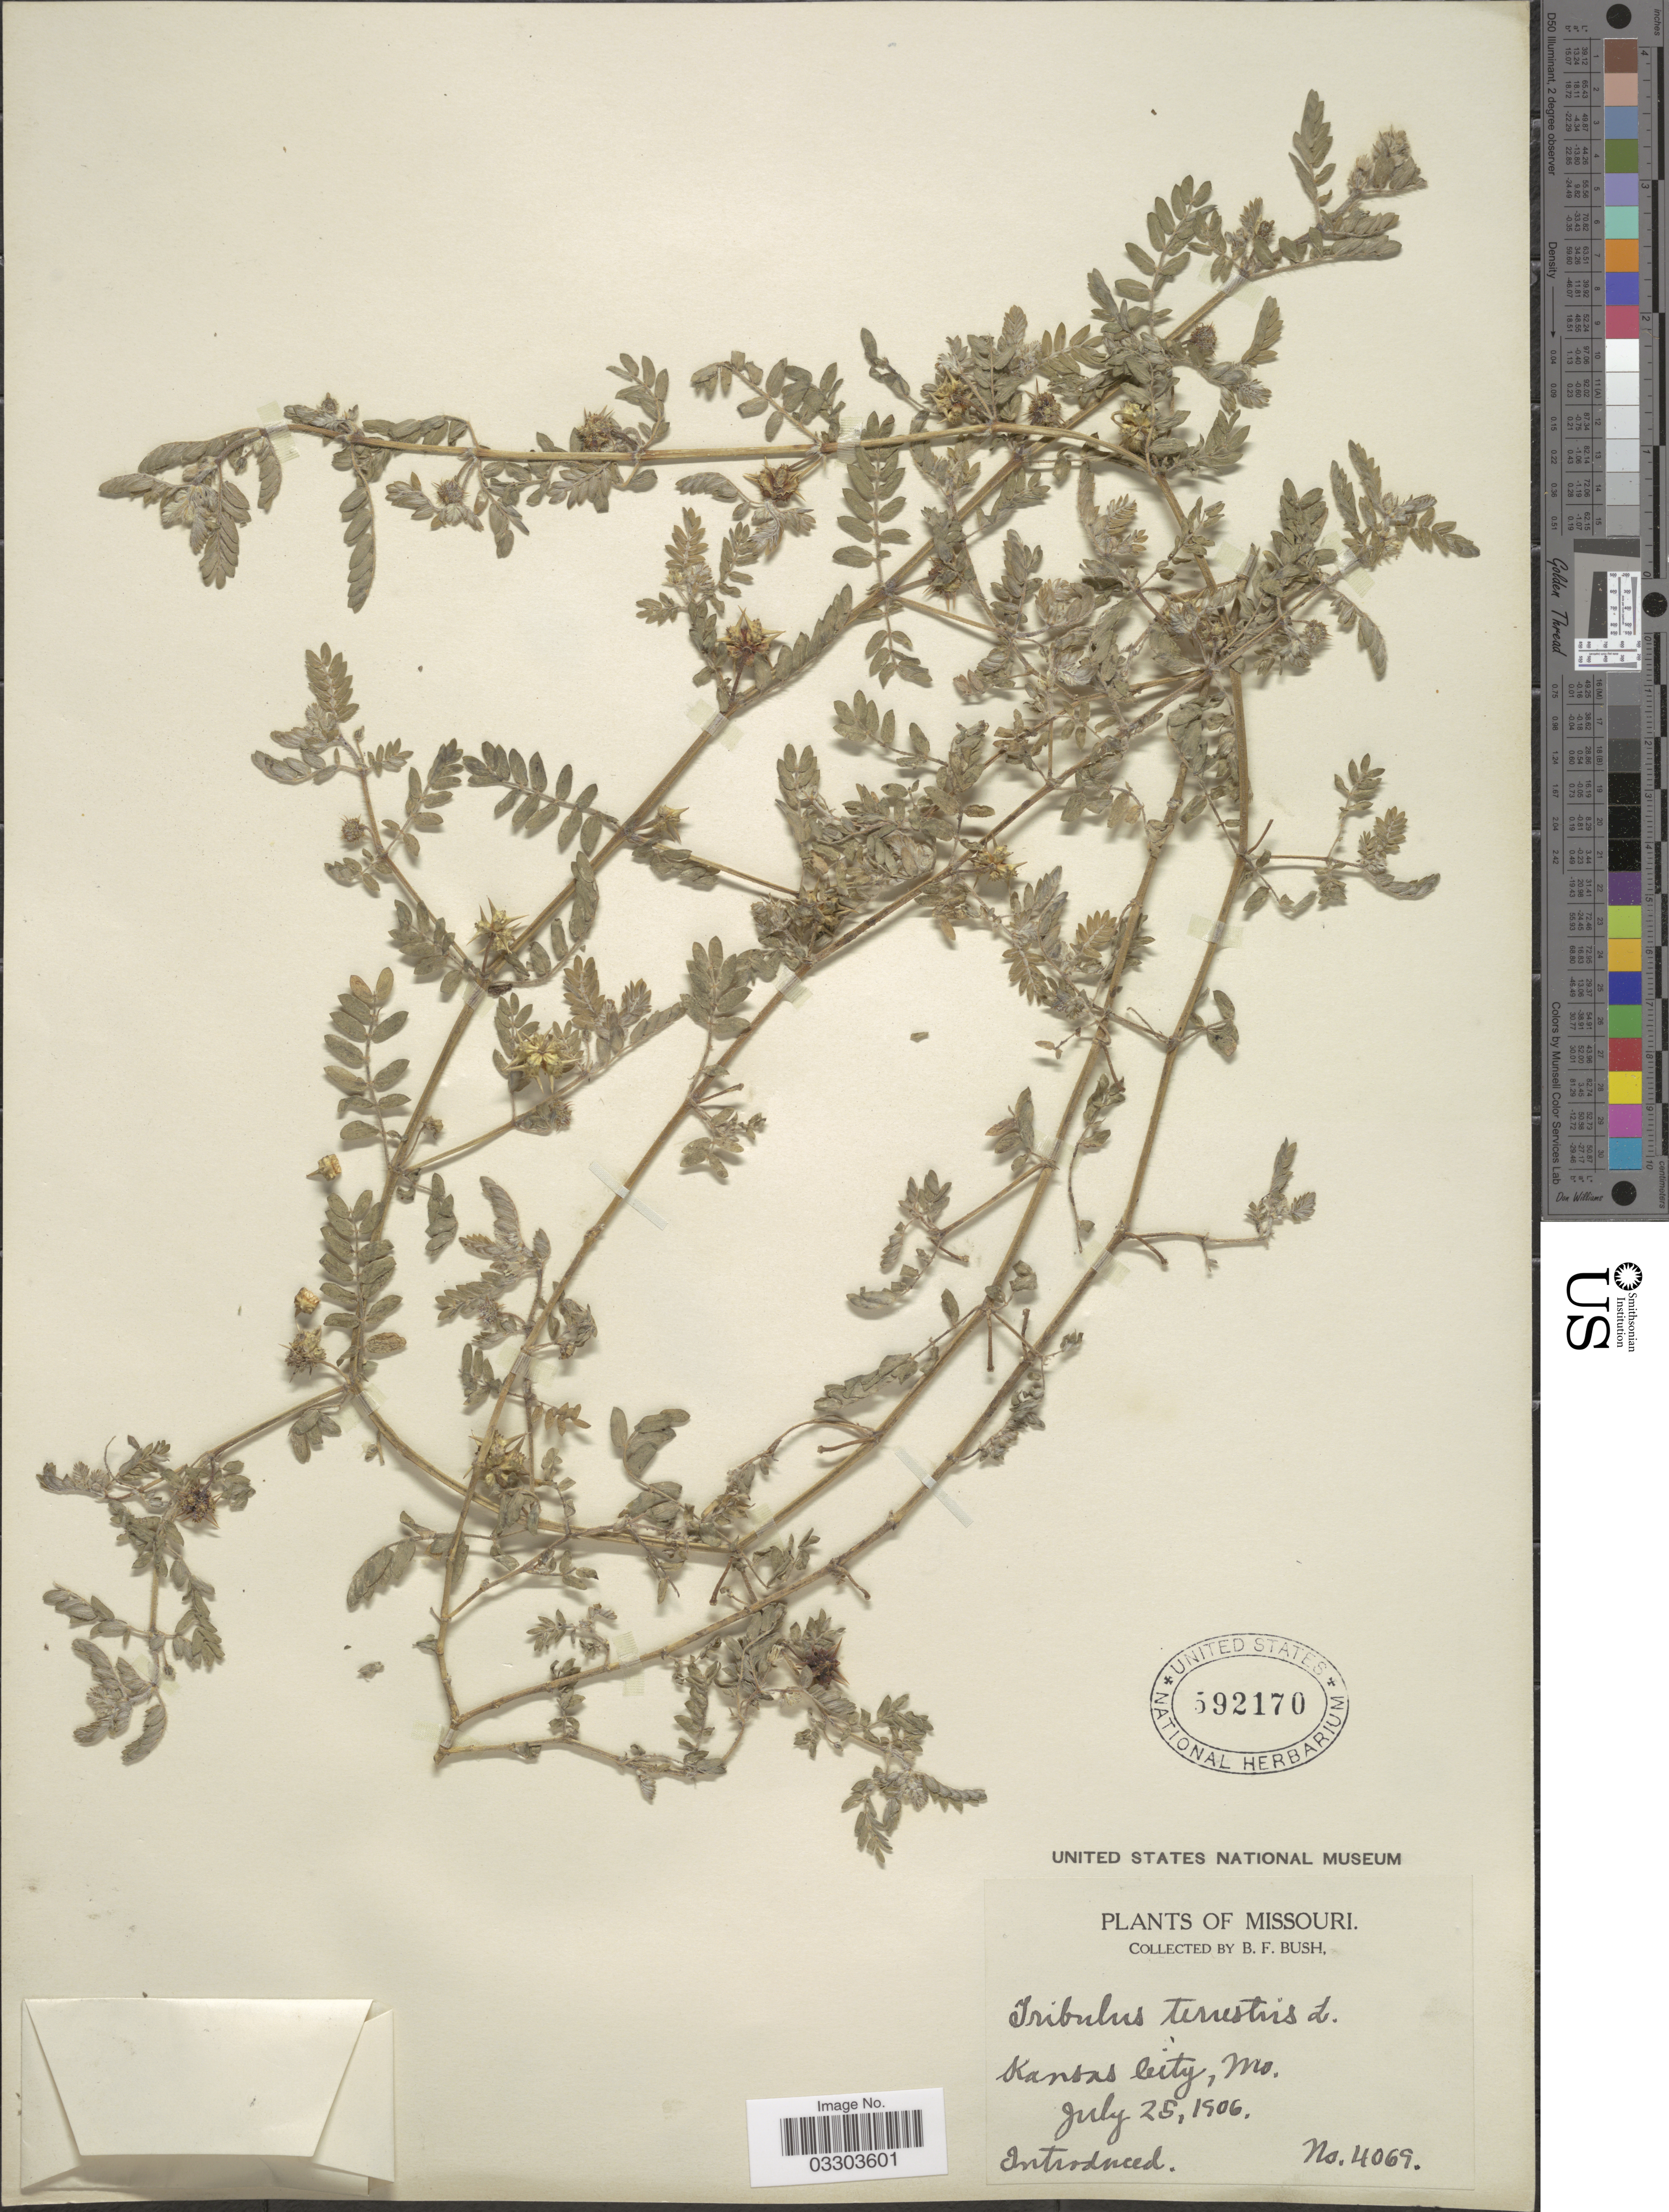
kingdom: Plantae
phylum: Tracheophyta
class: Magnoliopsida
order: Zygophyllales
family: Zygophyllaceae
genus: Tribulus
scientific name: Tribulus terrestris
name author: L.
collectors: B. F. Bush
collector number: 4069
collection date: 1906-07-25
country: United States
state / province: Missouri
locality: Kansas City, Mo.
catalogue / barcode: US 592170